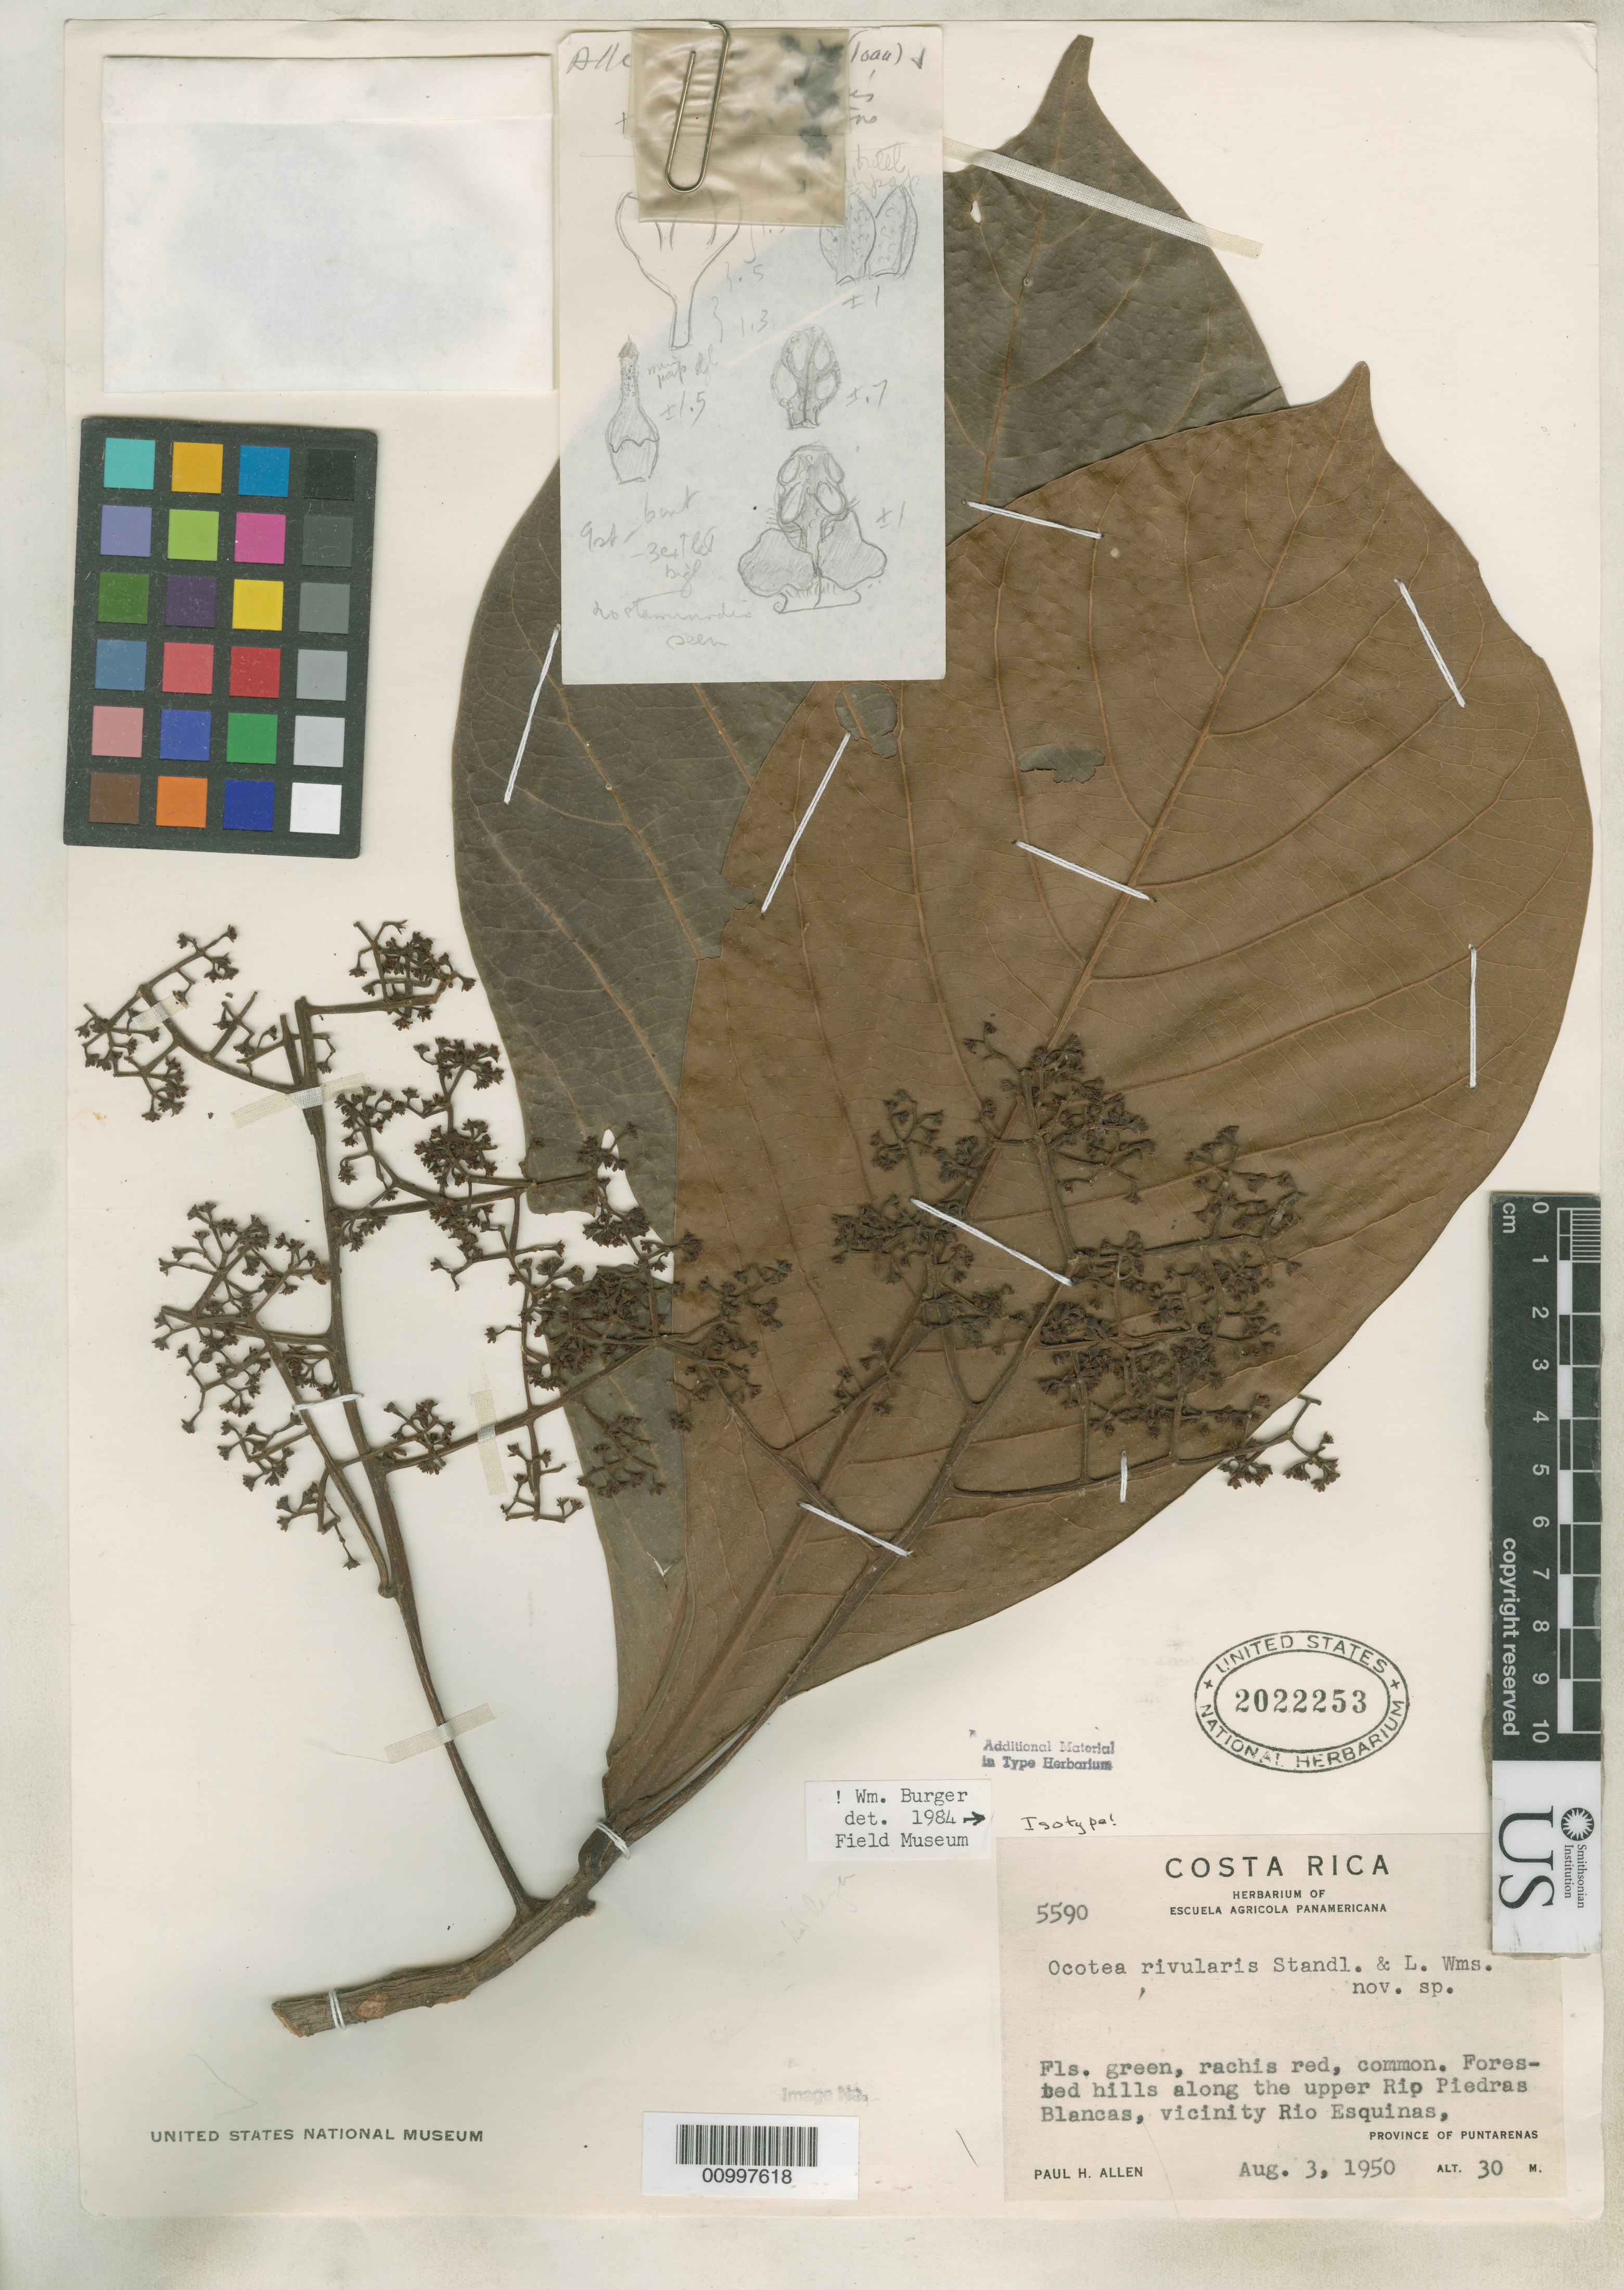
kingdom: Plantae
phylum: Tracheophyta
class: Magnoliopsida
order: Laurales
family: Lauraceae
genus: Ocotea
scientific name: Ocotea rivularis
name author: Standl. & L.O. Williams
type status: Isotype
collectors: P. H. Allen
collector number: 5590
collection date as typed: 03 Aug 1950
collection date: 1950-08-03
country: Costa Rica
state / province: Puntarenas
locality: Forested hills along the upper Rio Piedras Blancas, vicinity Rio Esquinas.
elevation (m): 30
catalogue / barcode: US 2022253